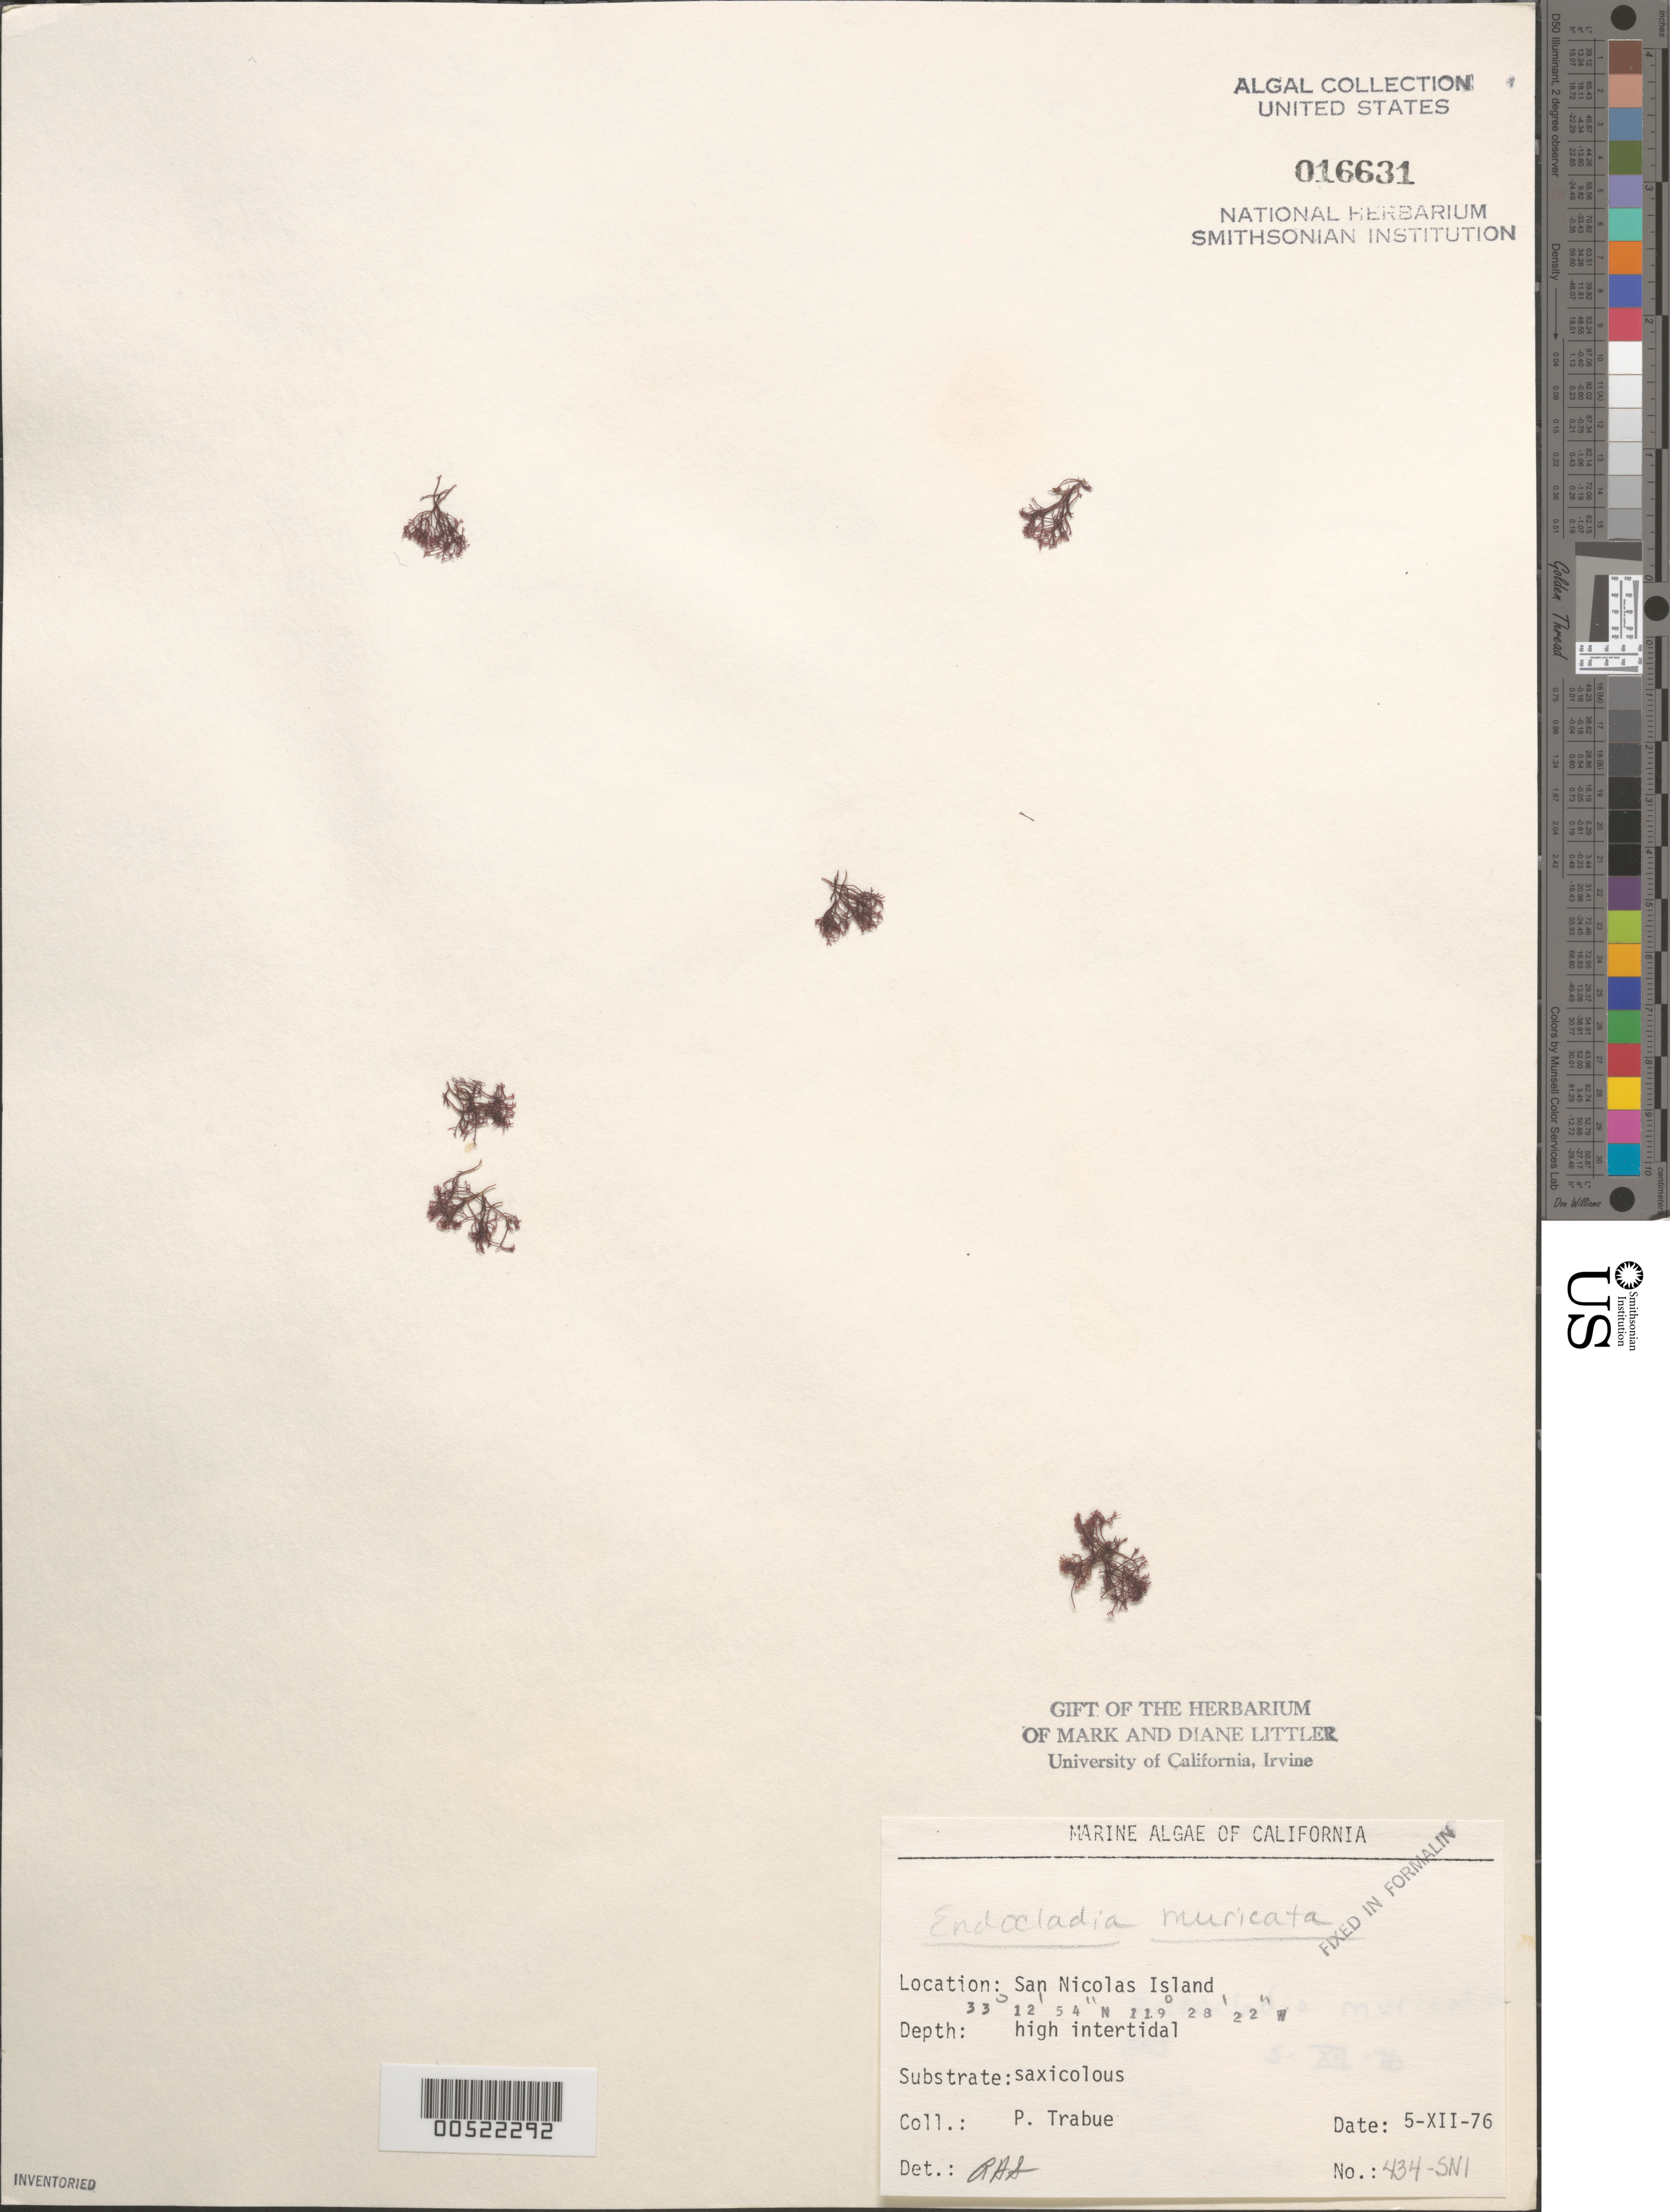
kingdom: Plantae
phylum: Rhodophyta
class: Florideophyceae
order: Gigartinales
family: Endocladiaceae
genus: Endocladia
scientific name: Endocladia muricata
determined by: Sims, Robert H.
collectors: P. J. Trabue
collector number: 434-sni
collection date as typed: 05 Dec 1976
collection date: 1976-12-05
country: United States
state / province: California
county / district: Ventura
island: San Nicolas Island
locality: Dutch Harbor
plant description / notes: BLM-SOCALBIGHT Rocky Intertidal Survey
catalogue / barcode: US 16631